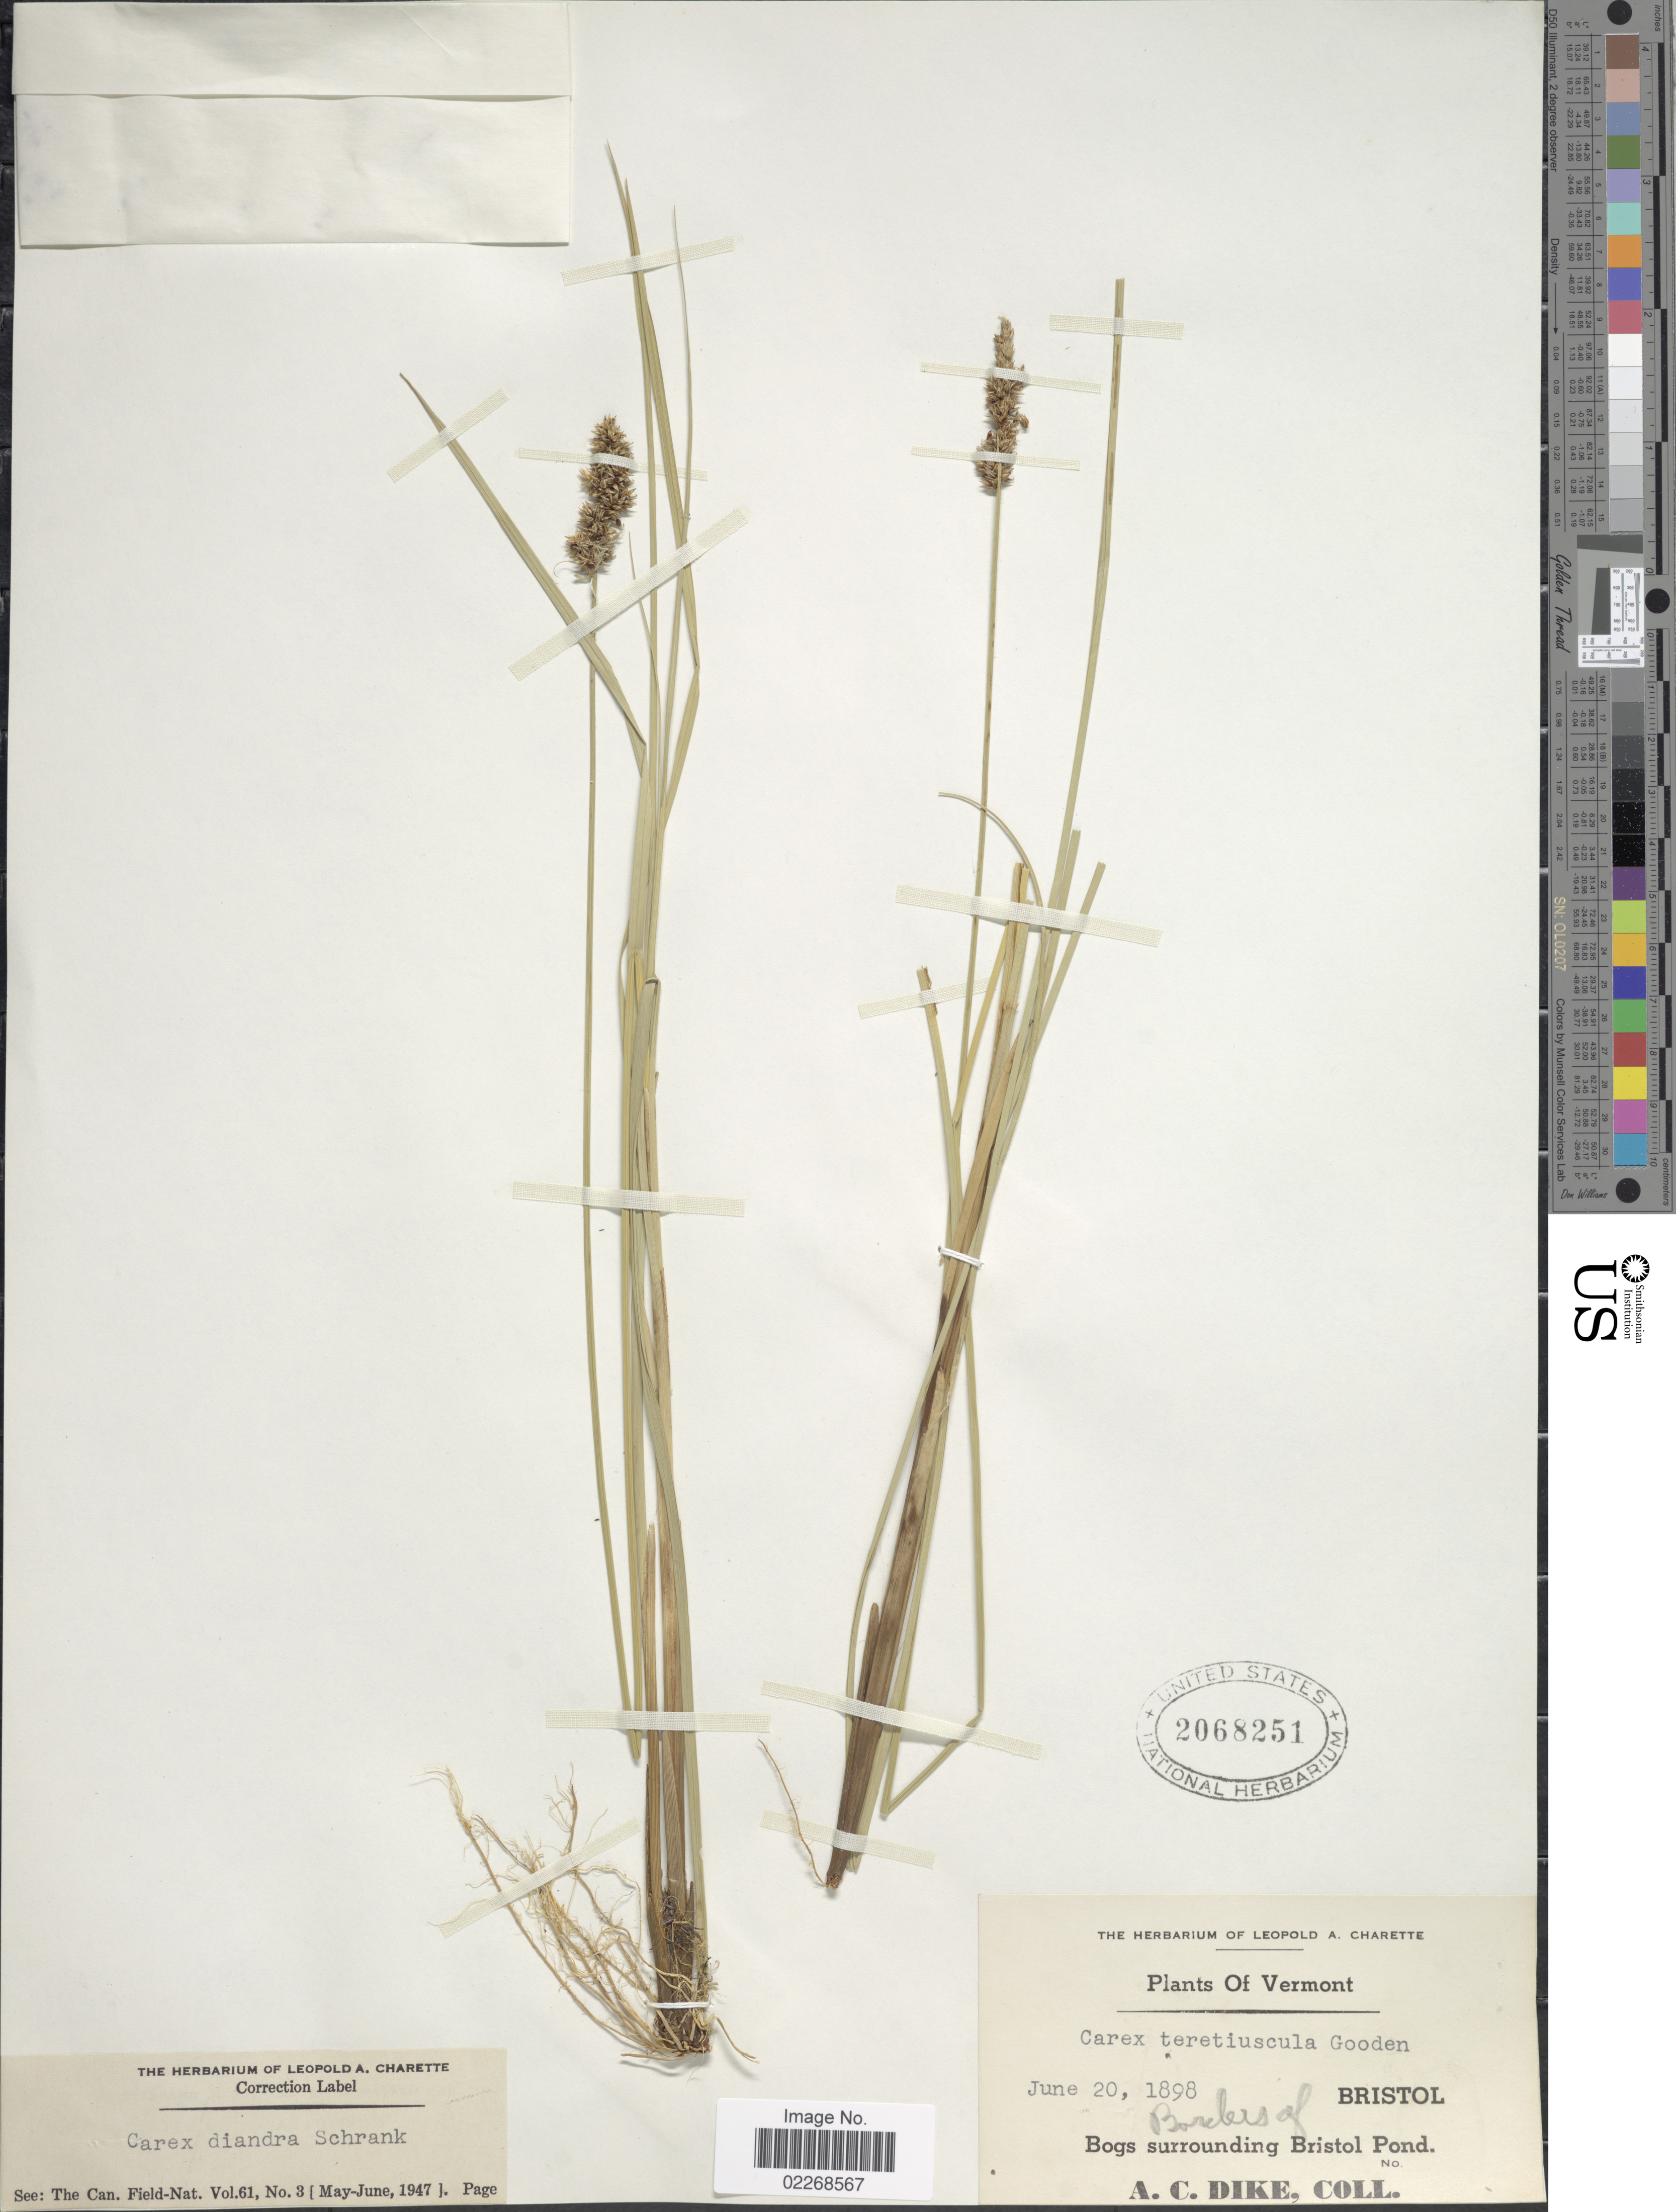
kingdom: Plantae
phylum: Tracheophyta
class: Liliopsida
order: Poales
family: Cyperaceae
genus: Carex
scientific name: Carex diandra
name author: Schrank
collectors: A. Dike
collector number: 3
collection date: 1947-05/1947-06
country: United States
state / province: Vermont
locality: Borders of Bristol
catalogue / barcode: US 2068251